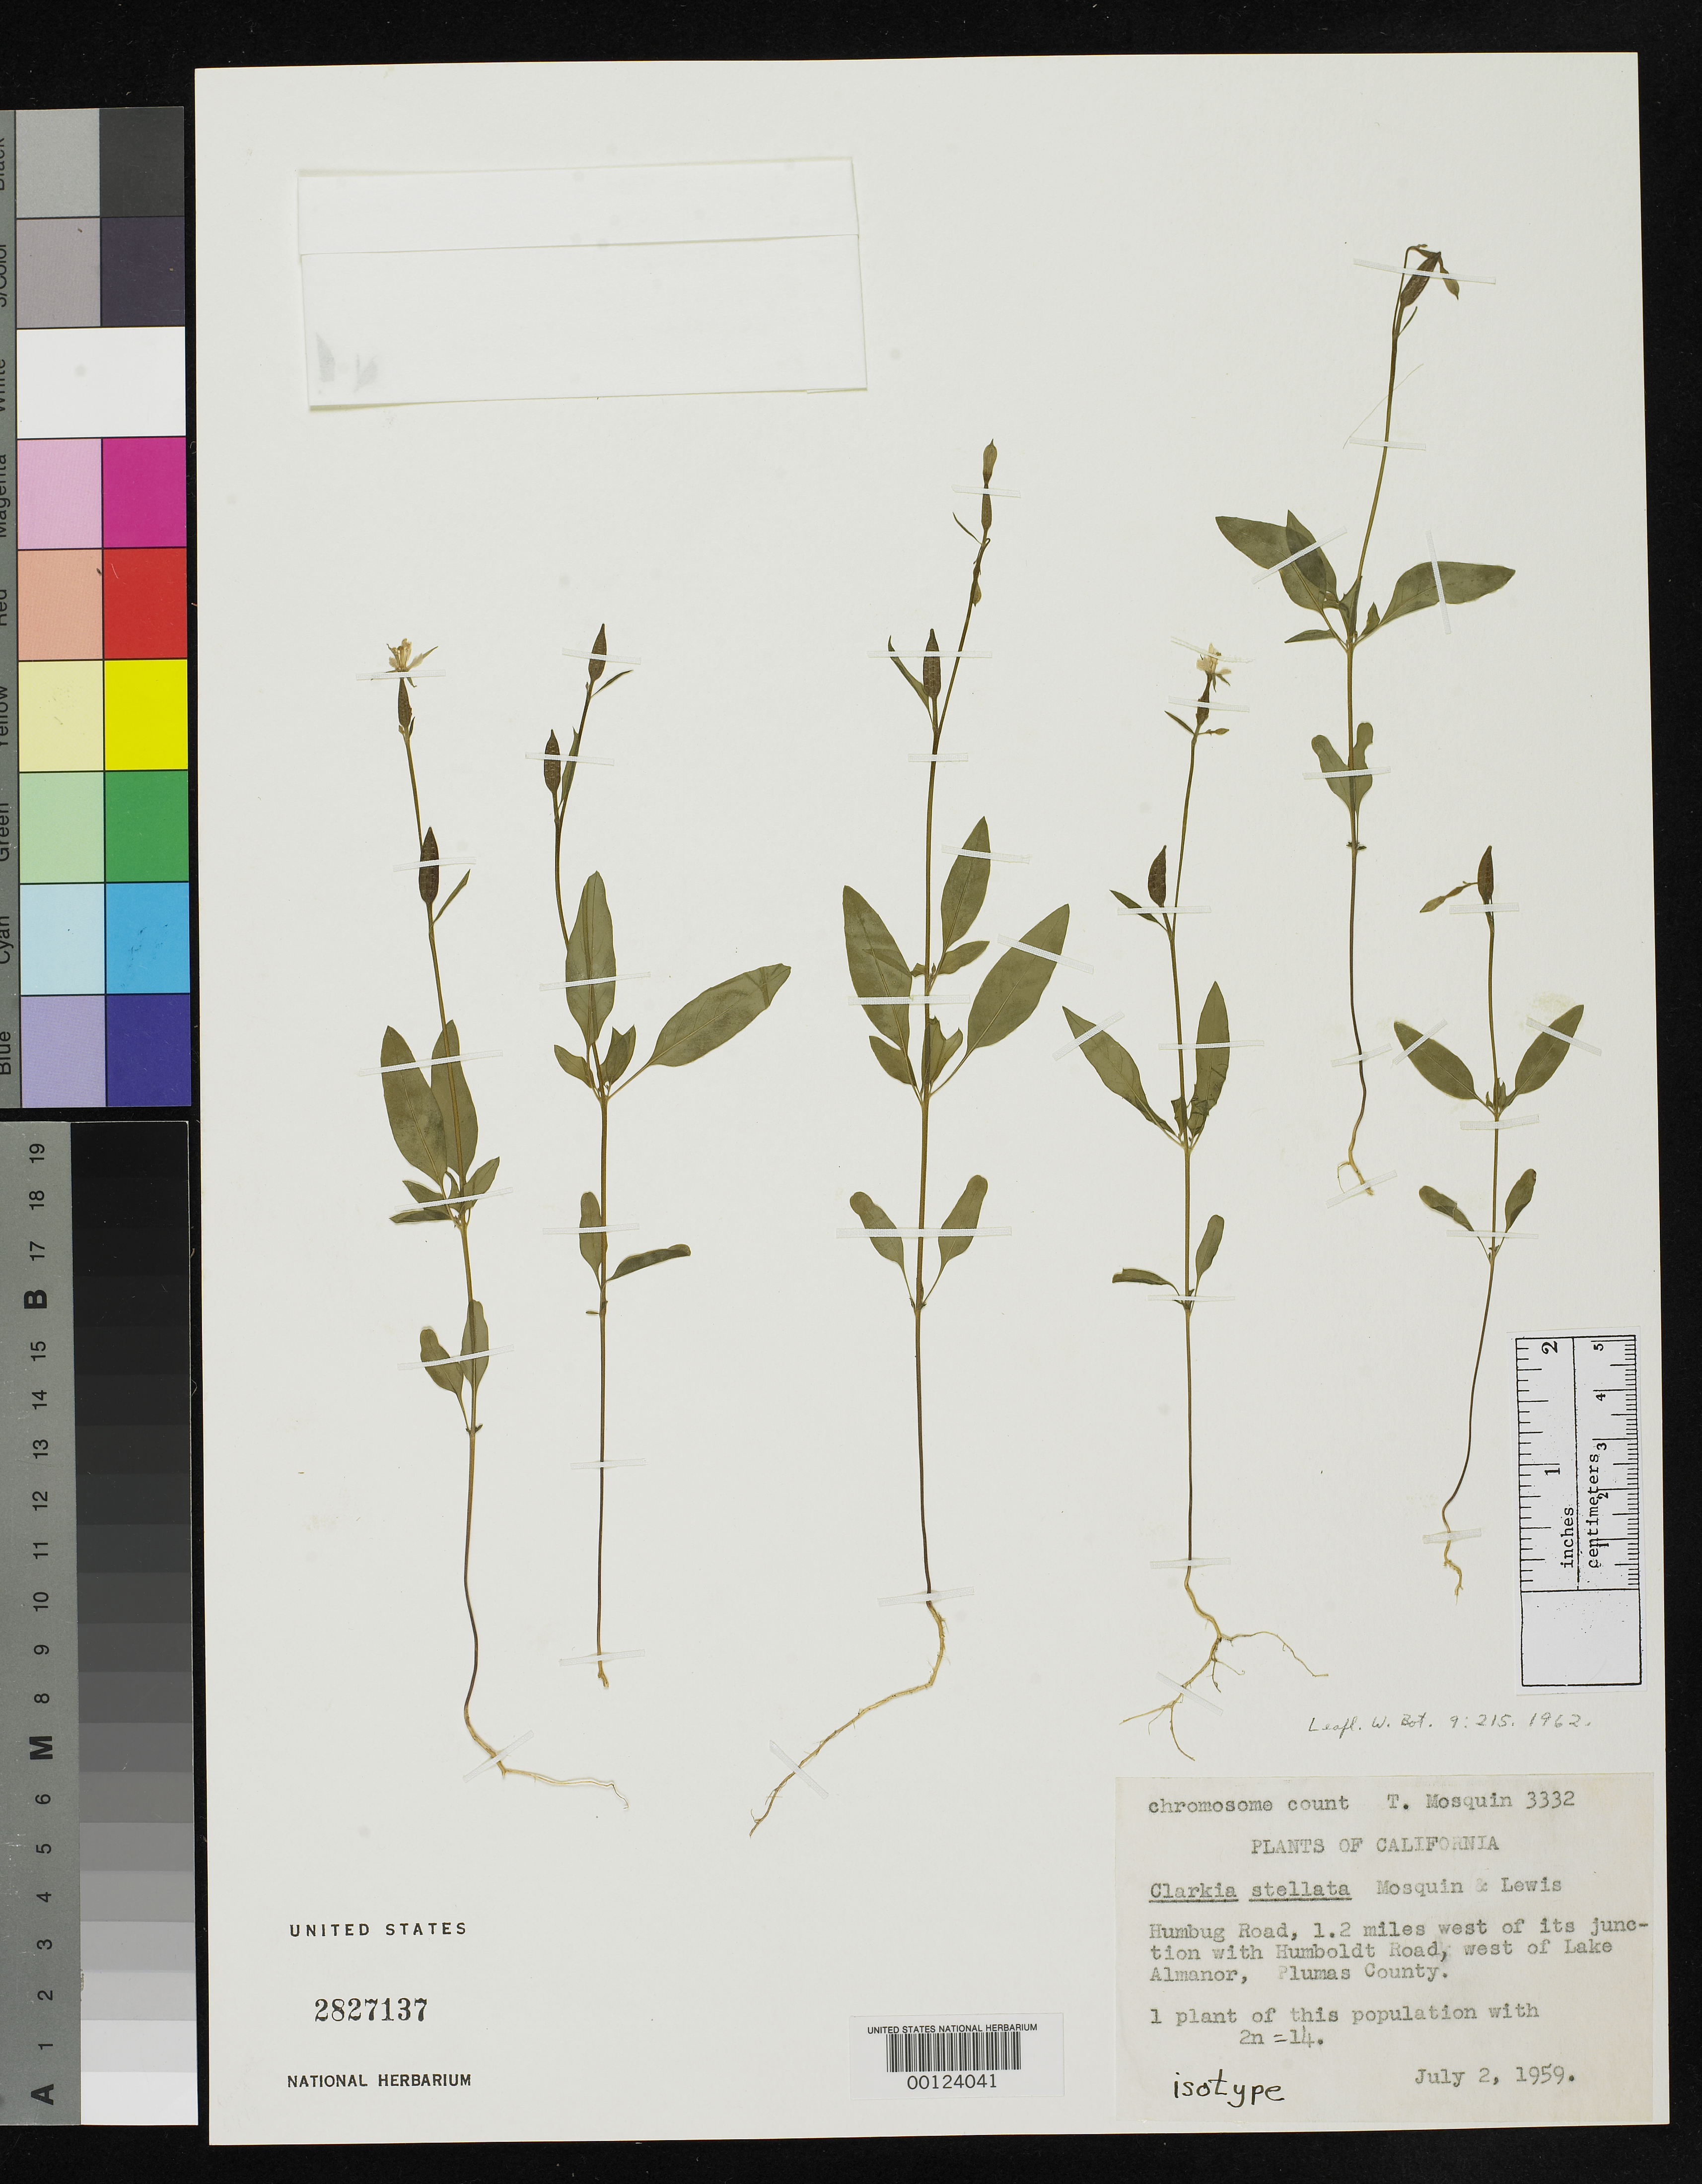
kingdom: Plantae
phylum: Tracheophyta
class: Magnoliopsida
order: Myrtales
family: Onagraceae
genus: Clarkia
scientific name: Clarkia stellata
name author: Mosquin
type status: Isotype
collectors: T. Mosquin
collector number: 3332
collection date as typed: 02 Jul 1959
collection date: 1959-07-02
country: United States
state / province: California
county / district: Plumas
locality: Humbug Road west of Lake Almanor.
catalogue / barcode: US 2827137